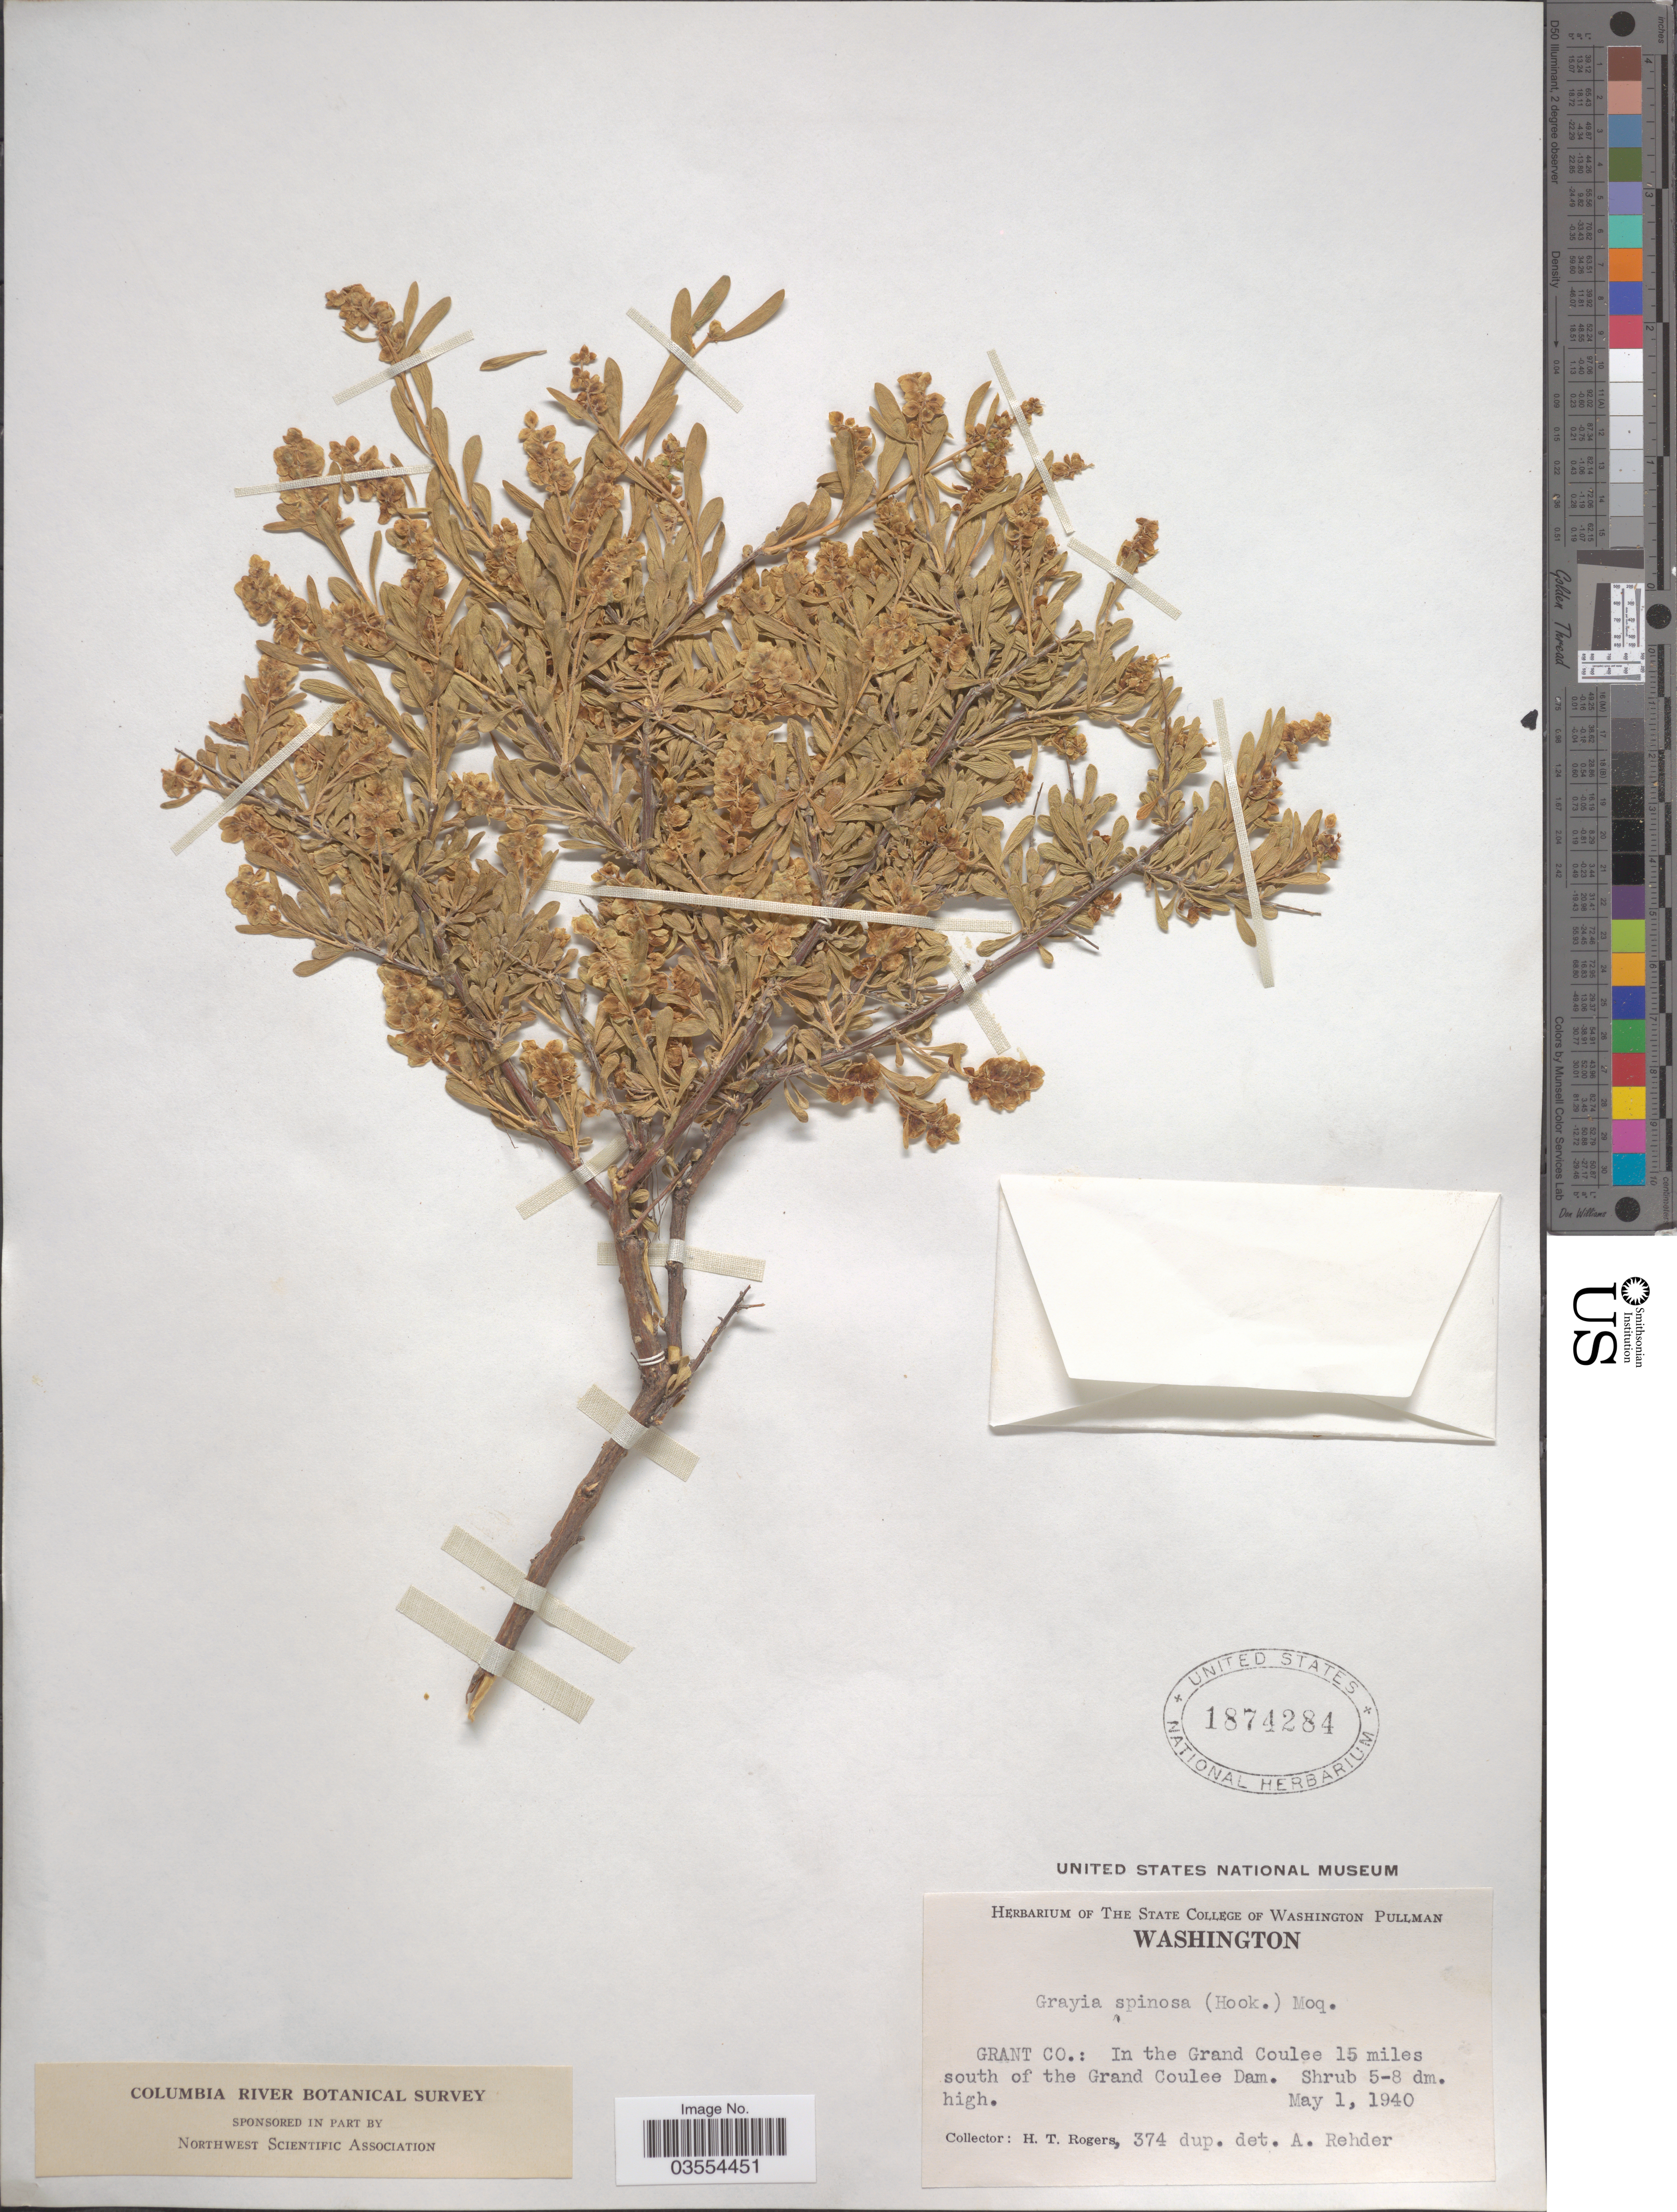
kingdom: Plantae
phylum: Tracheophyta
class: Magnoliopsida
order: Caryophyllales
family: Amaranthaceae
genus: Grayia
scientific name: Grayia spinosa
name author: (Hook.) Moq.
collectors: H. Rogers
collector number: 374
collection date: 1940-05-01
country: United States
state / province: Washington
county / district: Grant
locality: Grant Co.: In the Grand Coulee 15 miles south of the Grand Coulee Dam.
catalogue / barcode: US 1874284